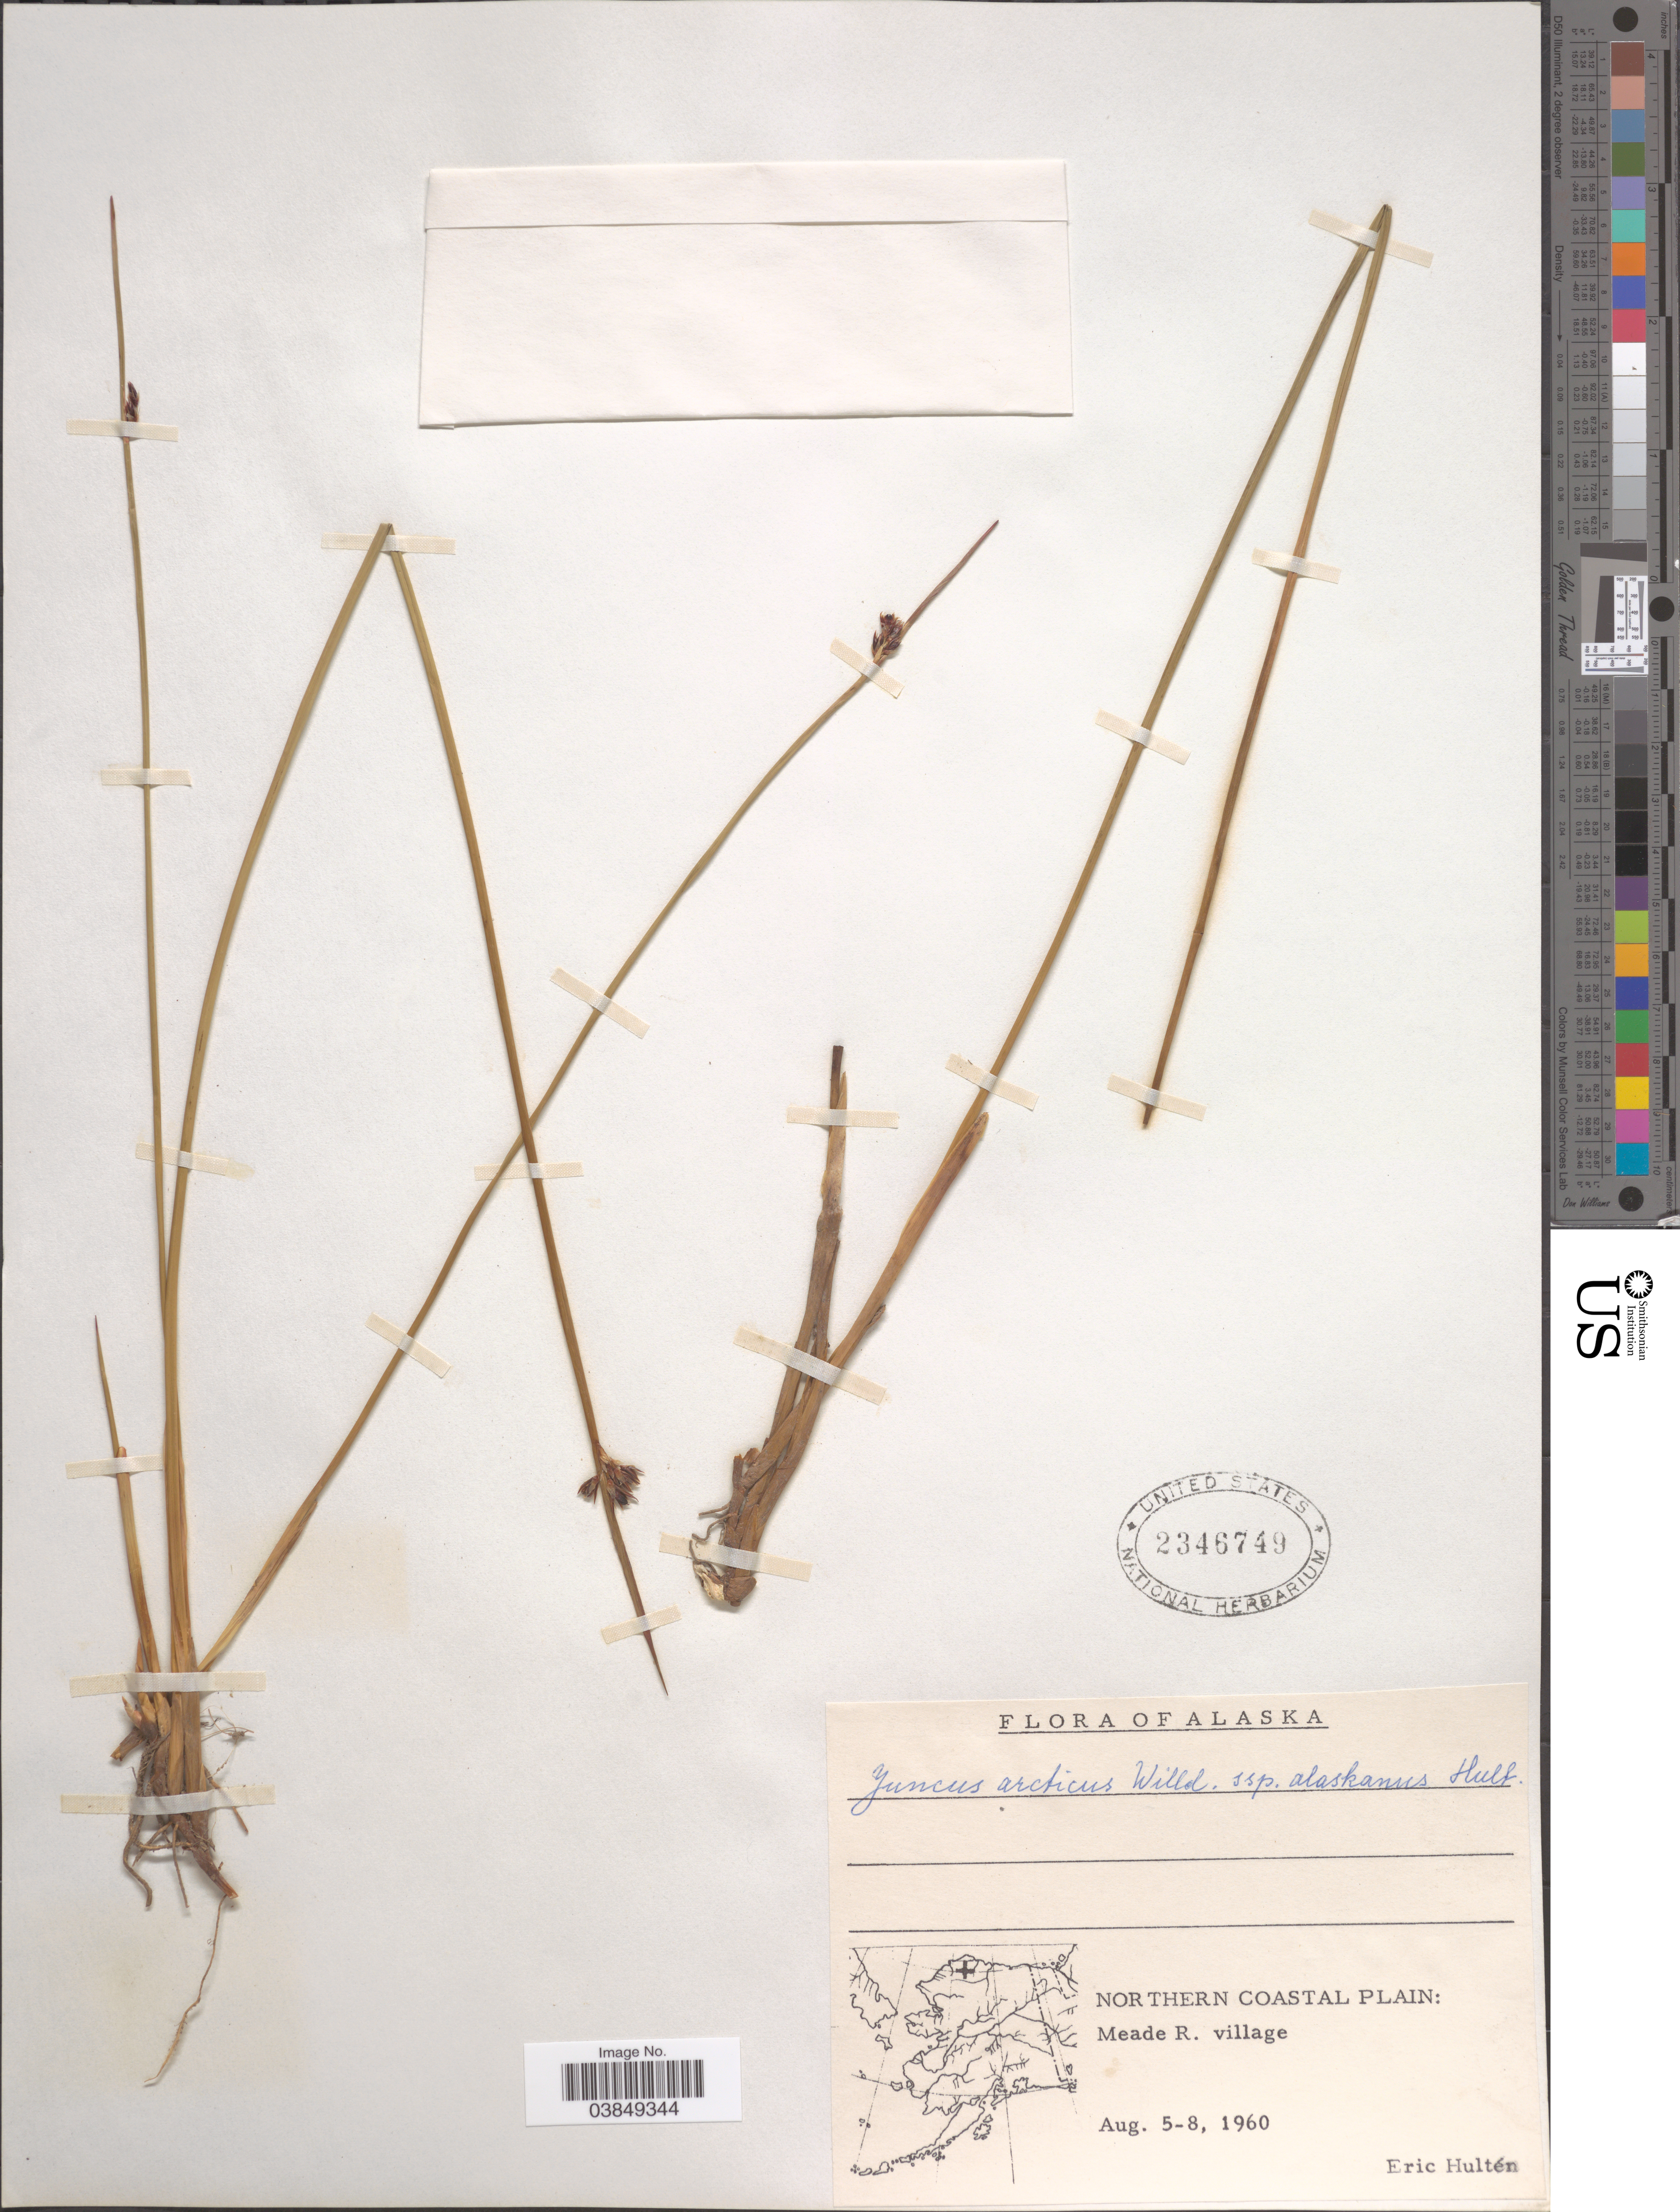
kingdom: Plantae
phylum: Tracheophyta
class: Liliopsida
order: Poales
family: Juncaceae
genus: Juncus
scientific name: Juncus arcticus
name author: Willd.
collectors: E. G. Hultén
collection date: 1960-08-05/1960-08-08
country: United States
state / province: Alaska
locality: Northern Coastal Plain: Meade R. village.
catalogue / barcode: US 2346749